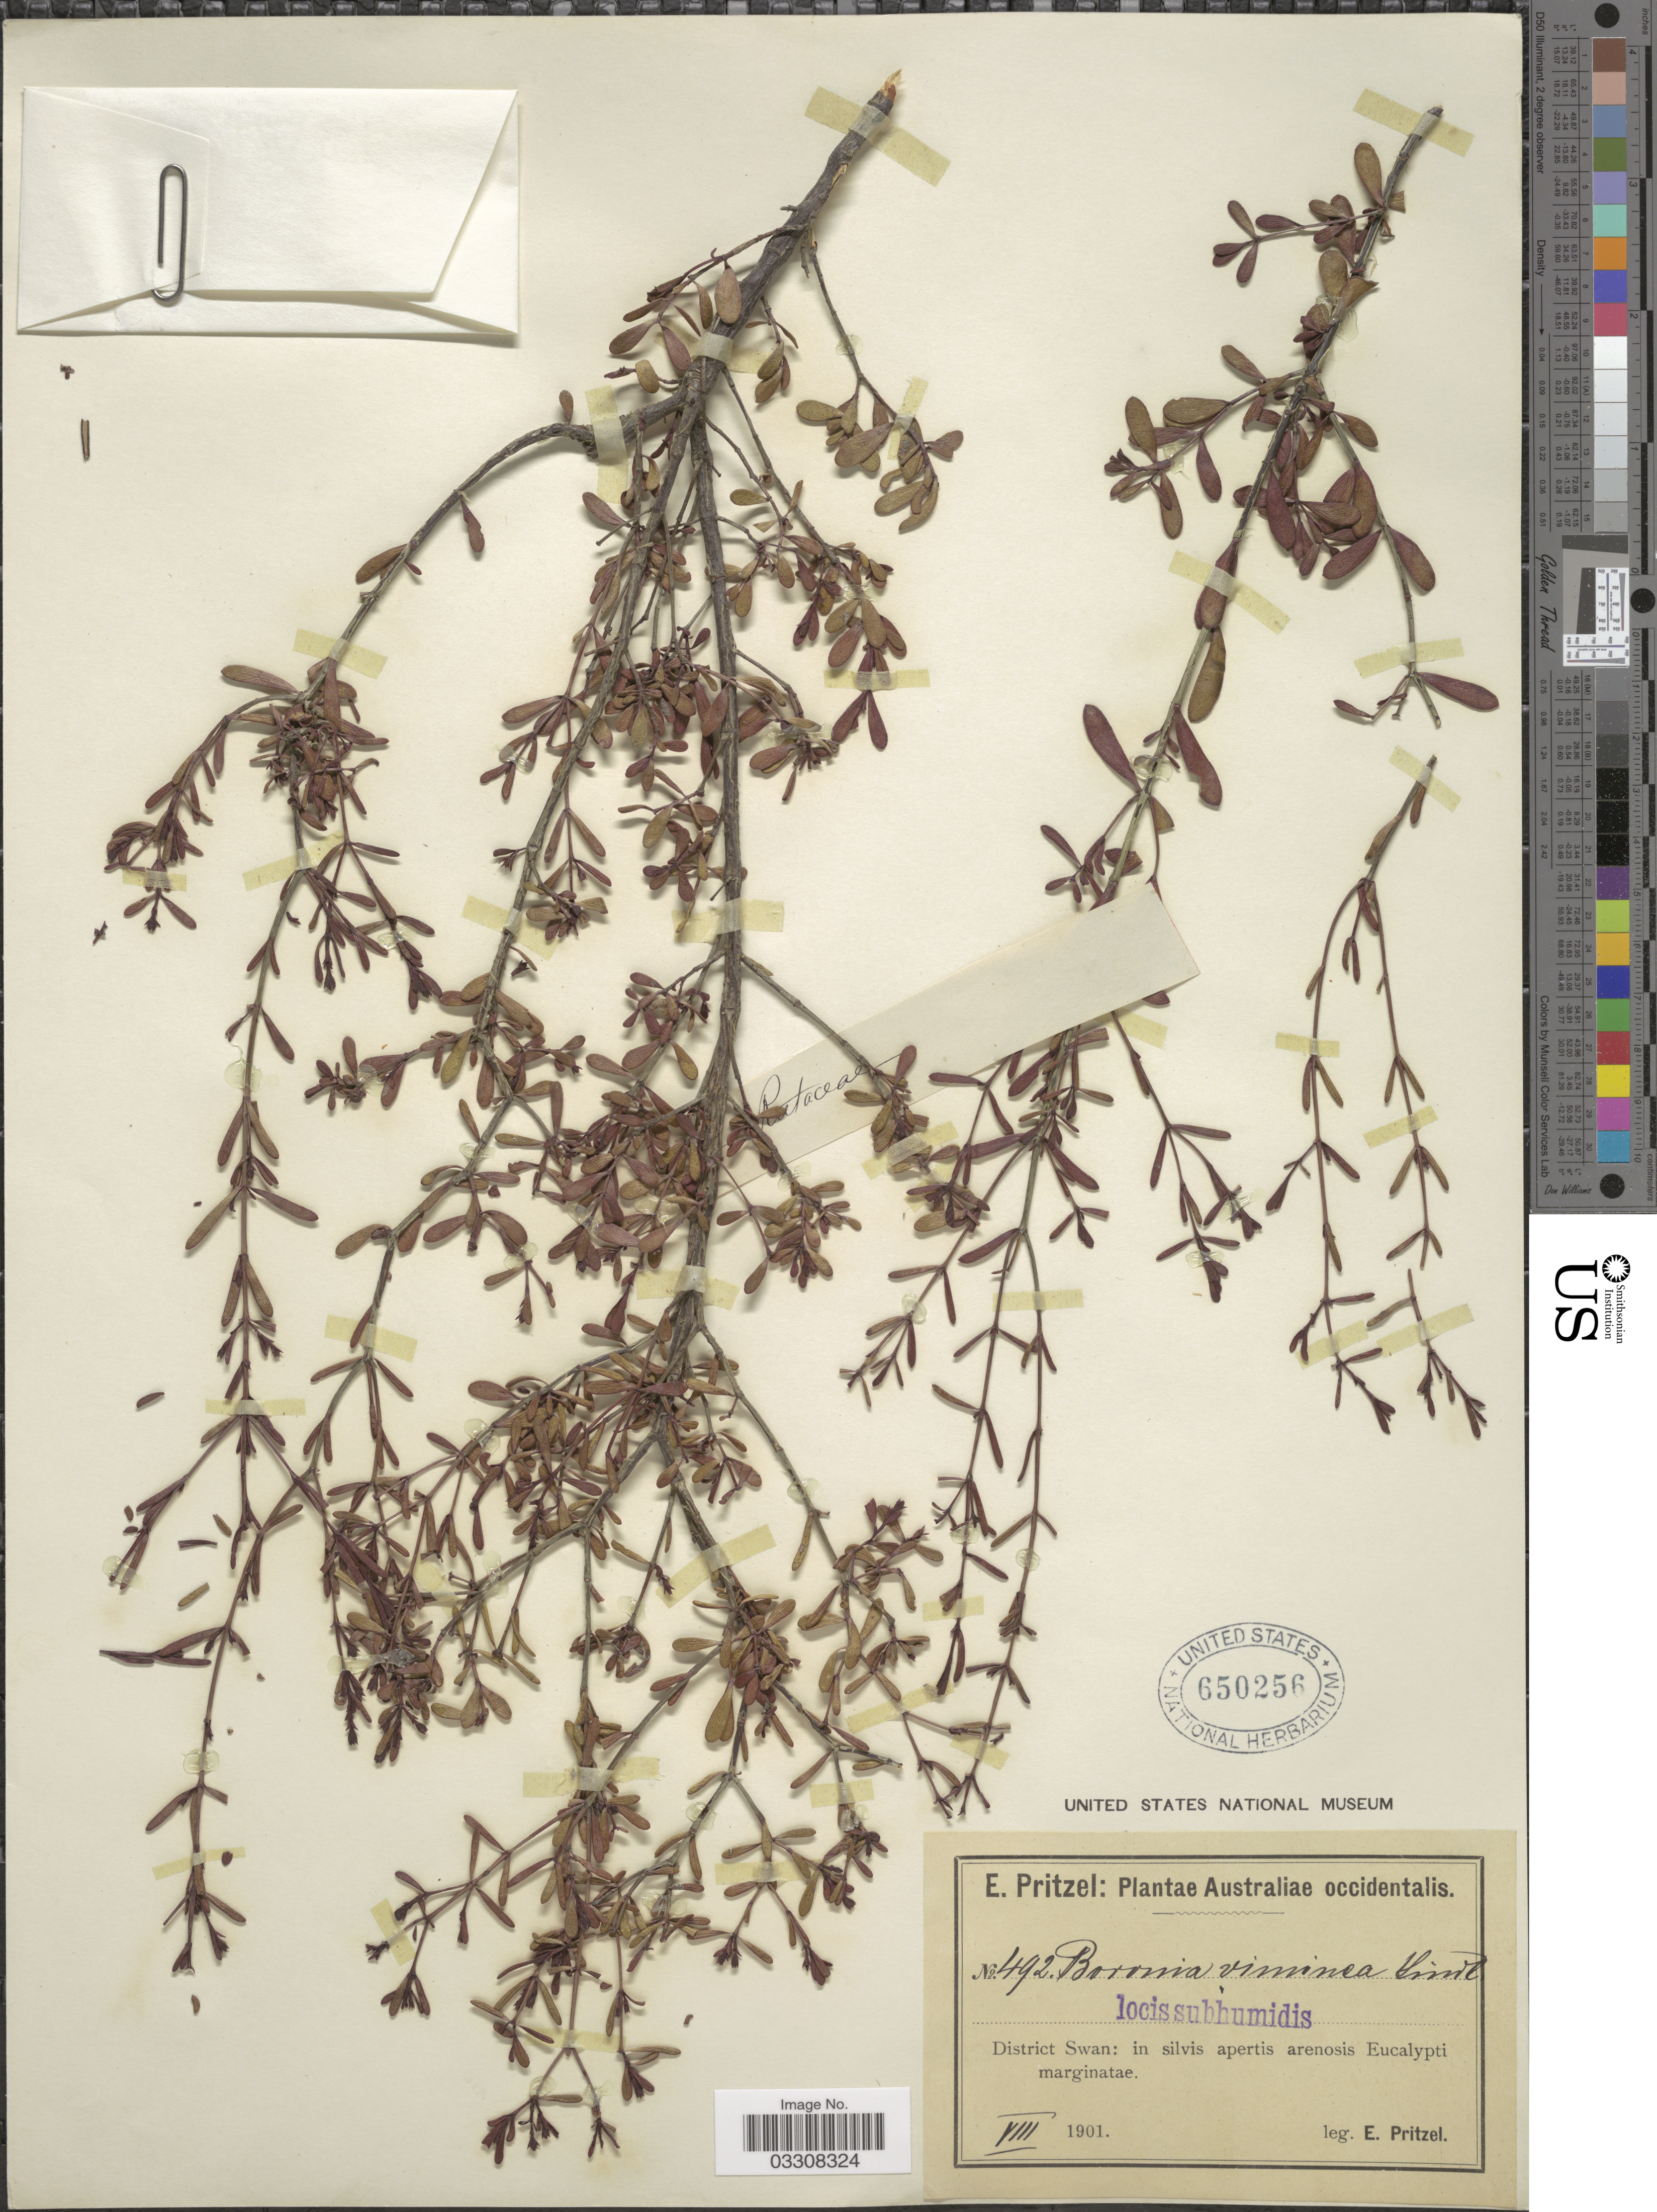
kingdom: Plantae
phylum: Tracheophyta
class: Magnoliopsida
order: Sapindales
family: Rutaceae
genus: Boronia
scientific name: Boronia viminea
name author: Lindl.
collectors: E. G. Pritzel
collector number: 492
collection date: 1901-08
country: Australia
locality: Australiae occidentalis. District Swan: in silvis apertis arenosis Eucalypti marginatae.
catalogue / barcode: US 650256